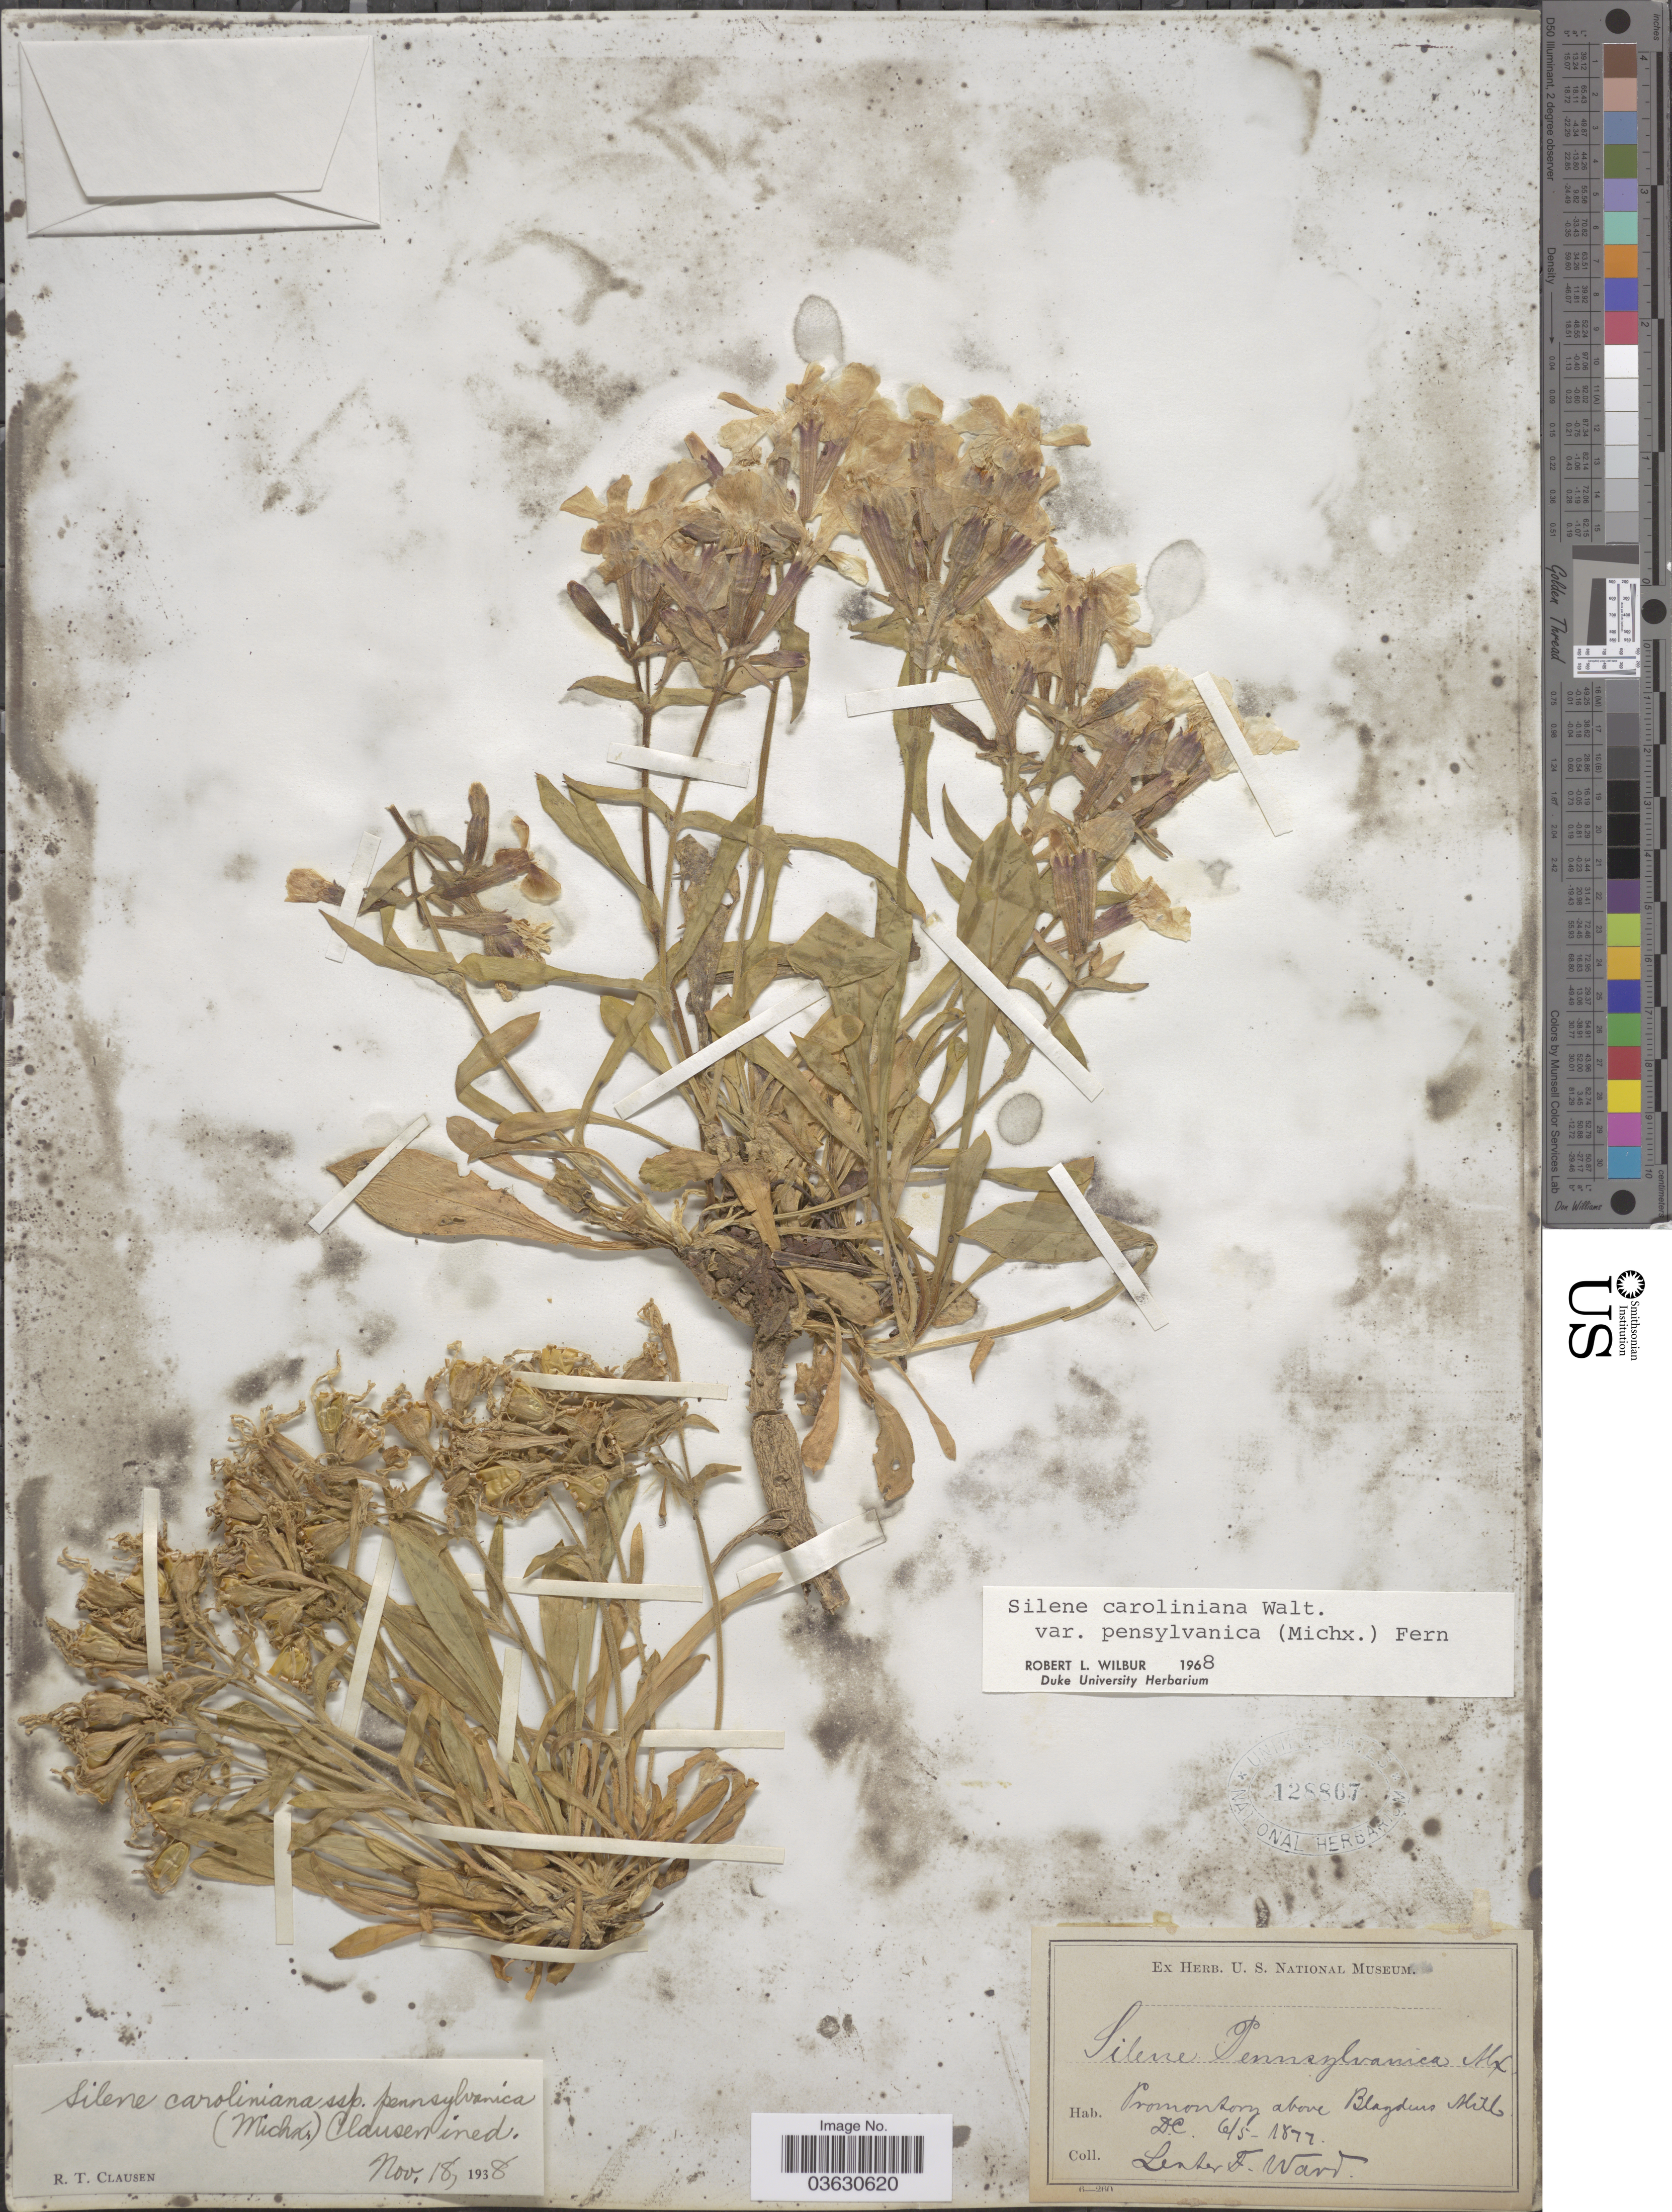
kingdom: Plantae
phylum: Tracheophyta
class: Magnoliopsida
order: Caryophyllales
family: Caryophyllaceae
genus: Silene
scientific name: Silene caroliniana var. pensylvanica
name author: (Michx.) Fernald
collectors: L. F. Ward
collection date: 1877-06-05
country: United States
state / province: District of Columbia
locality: Promontory above Blaydes Hill.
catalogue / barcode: US 128867